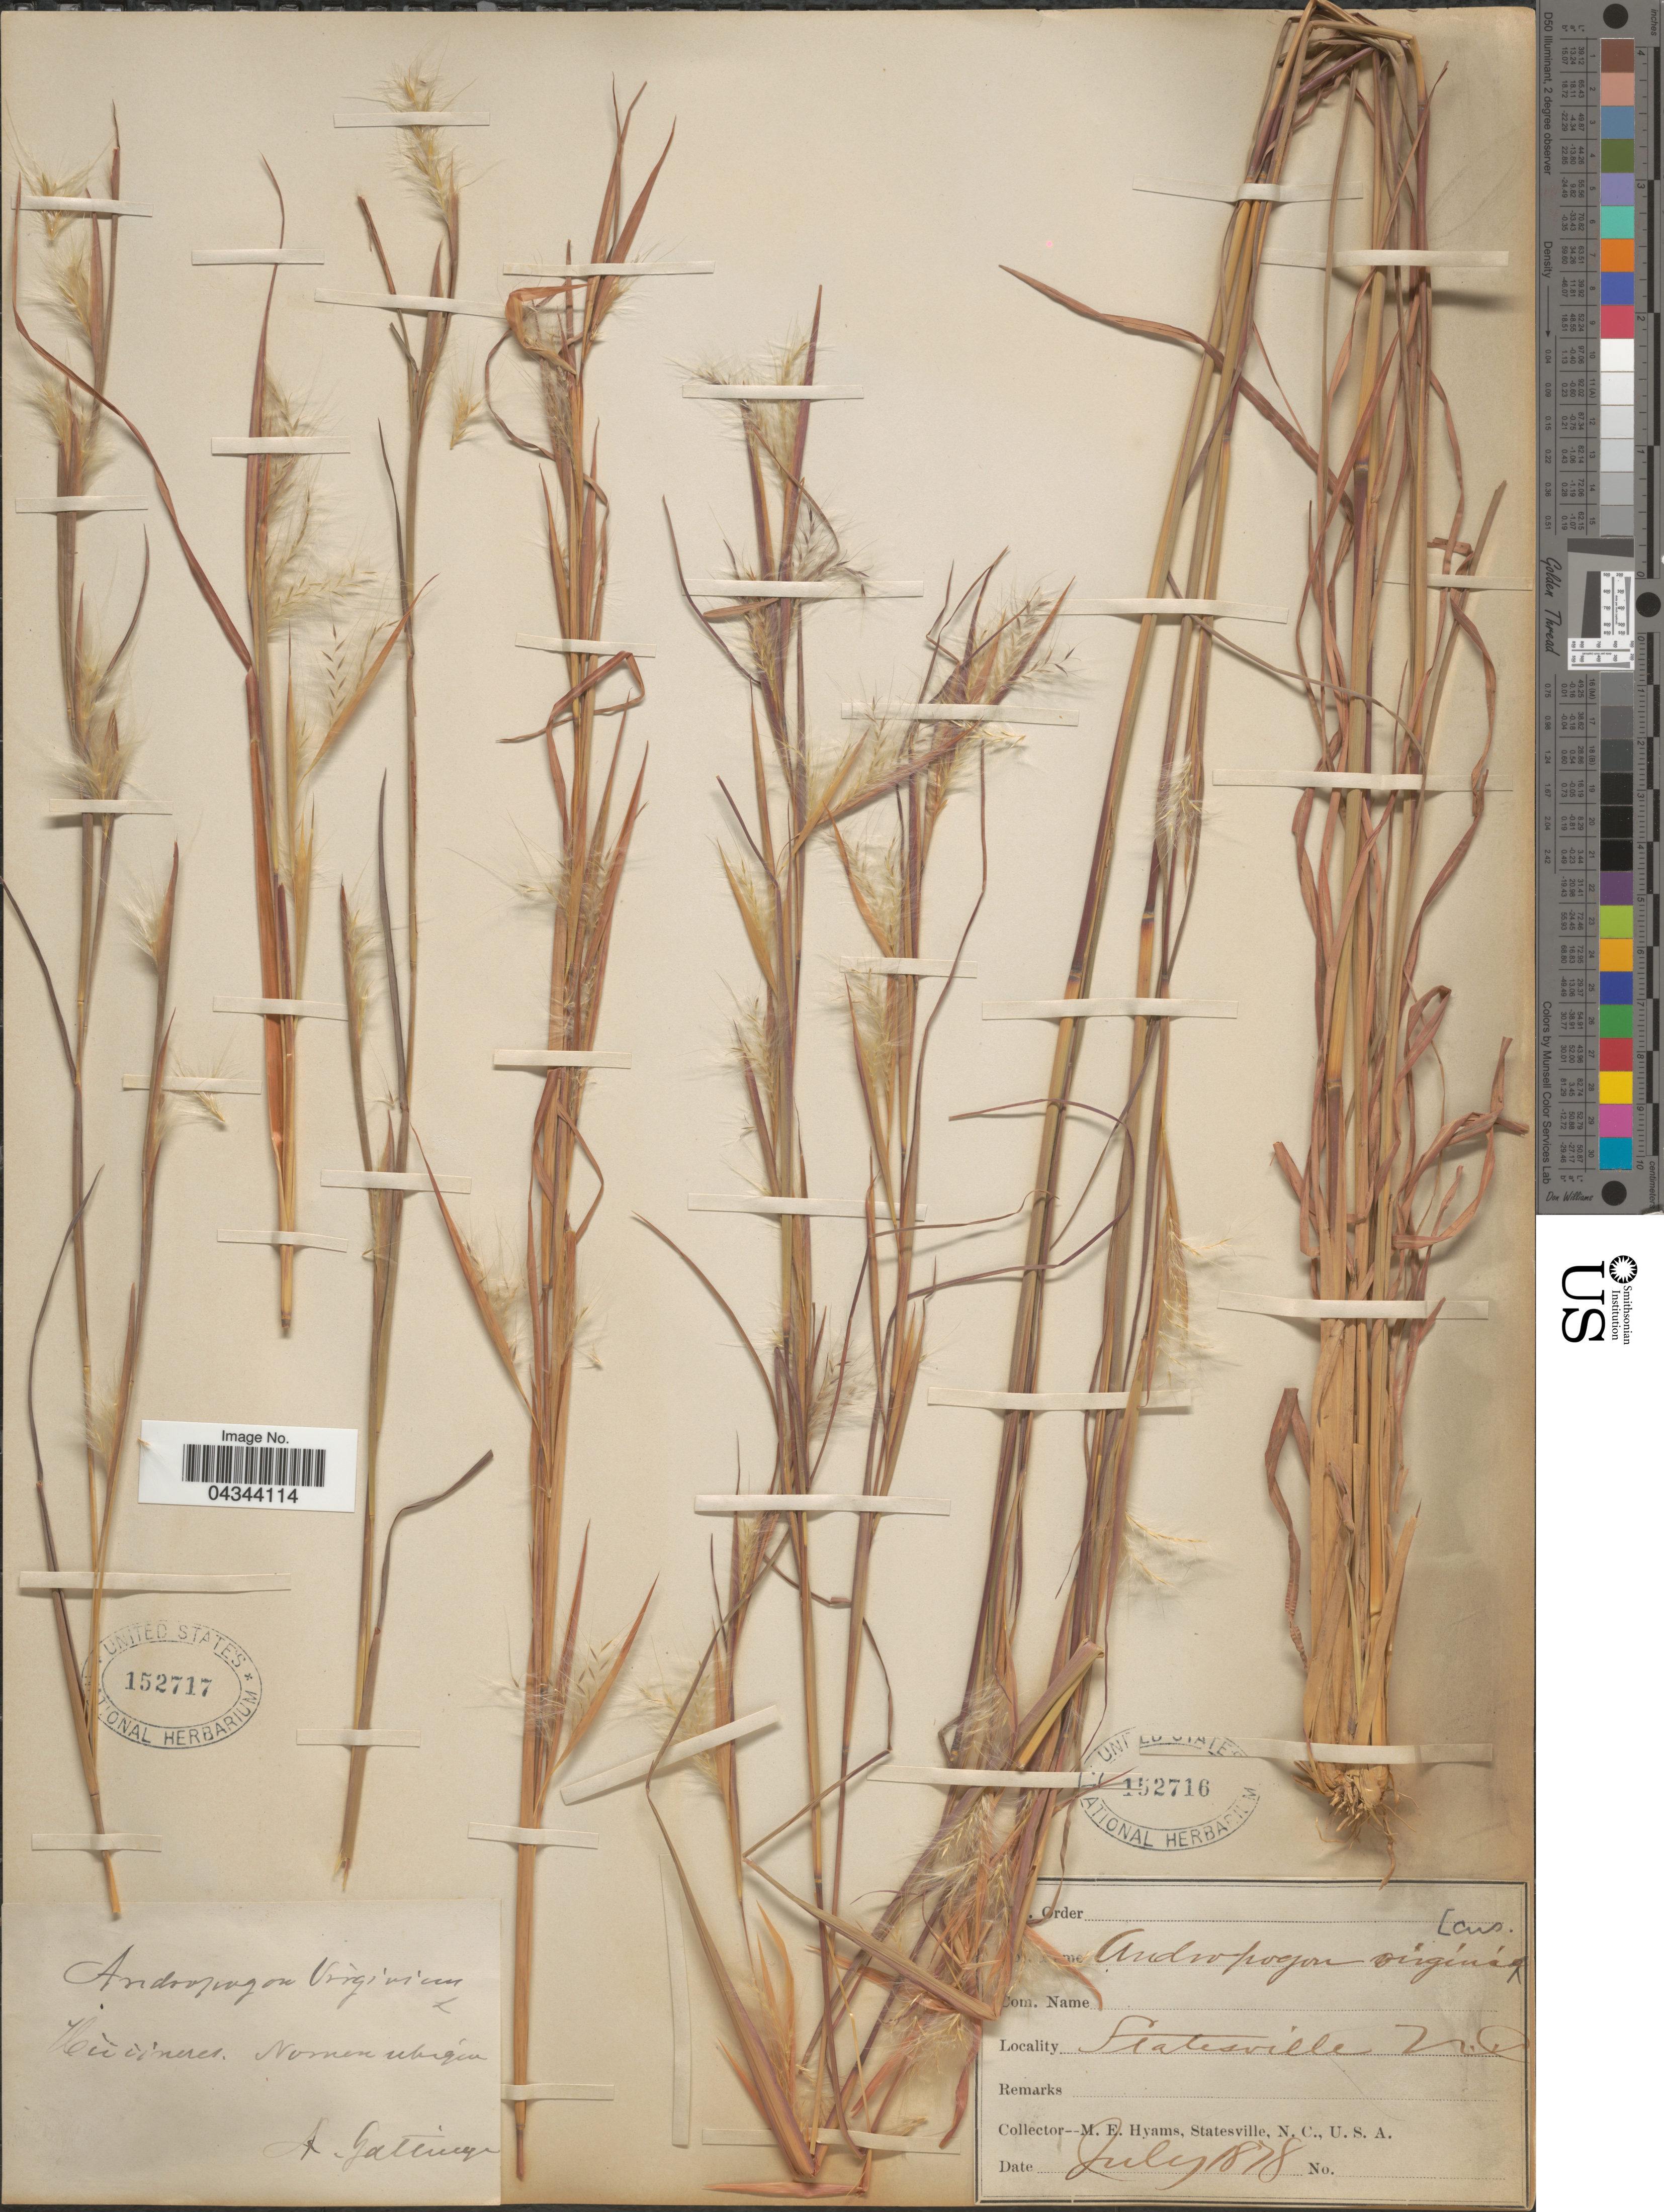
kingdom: Plantae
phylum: Tracheophyta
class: Liliopsida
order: Poales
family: Poaceae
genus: Andropogon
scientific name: Andropogon virginicus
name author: L.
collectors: M. E. Hyams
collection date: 1878-07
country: United States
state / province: North Carolina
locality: Statesville.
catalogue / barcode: US 152716-2